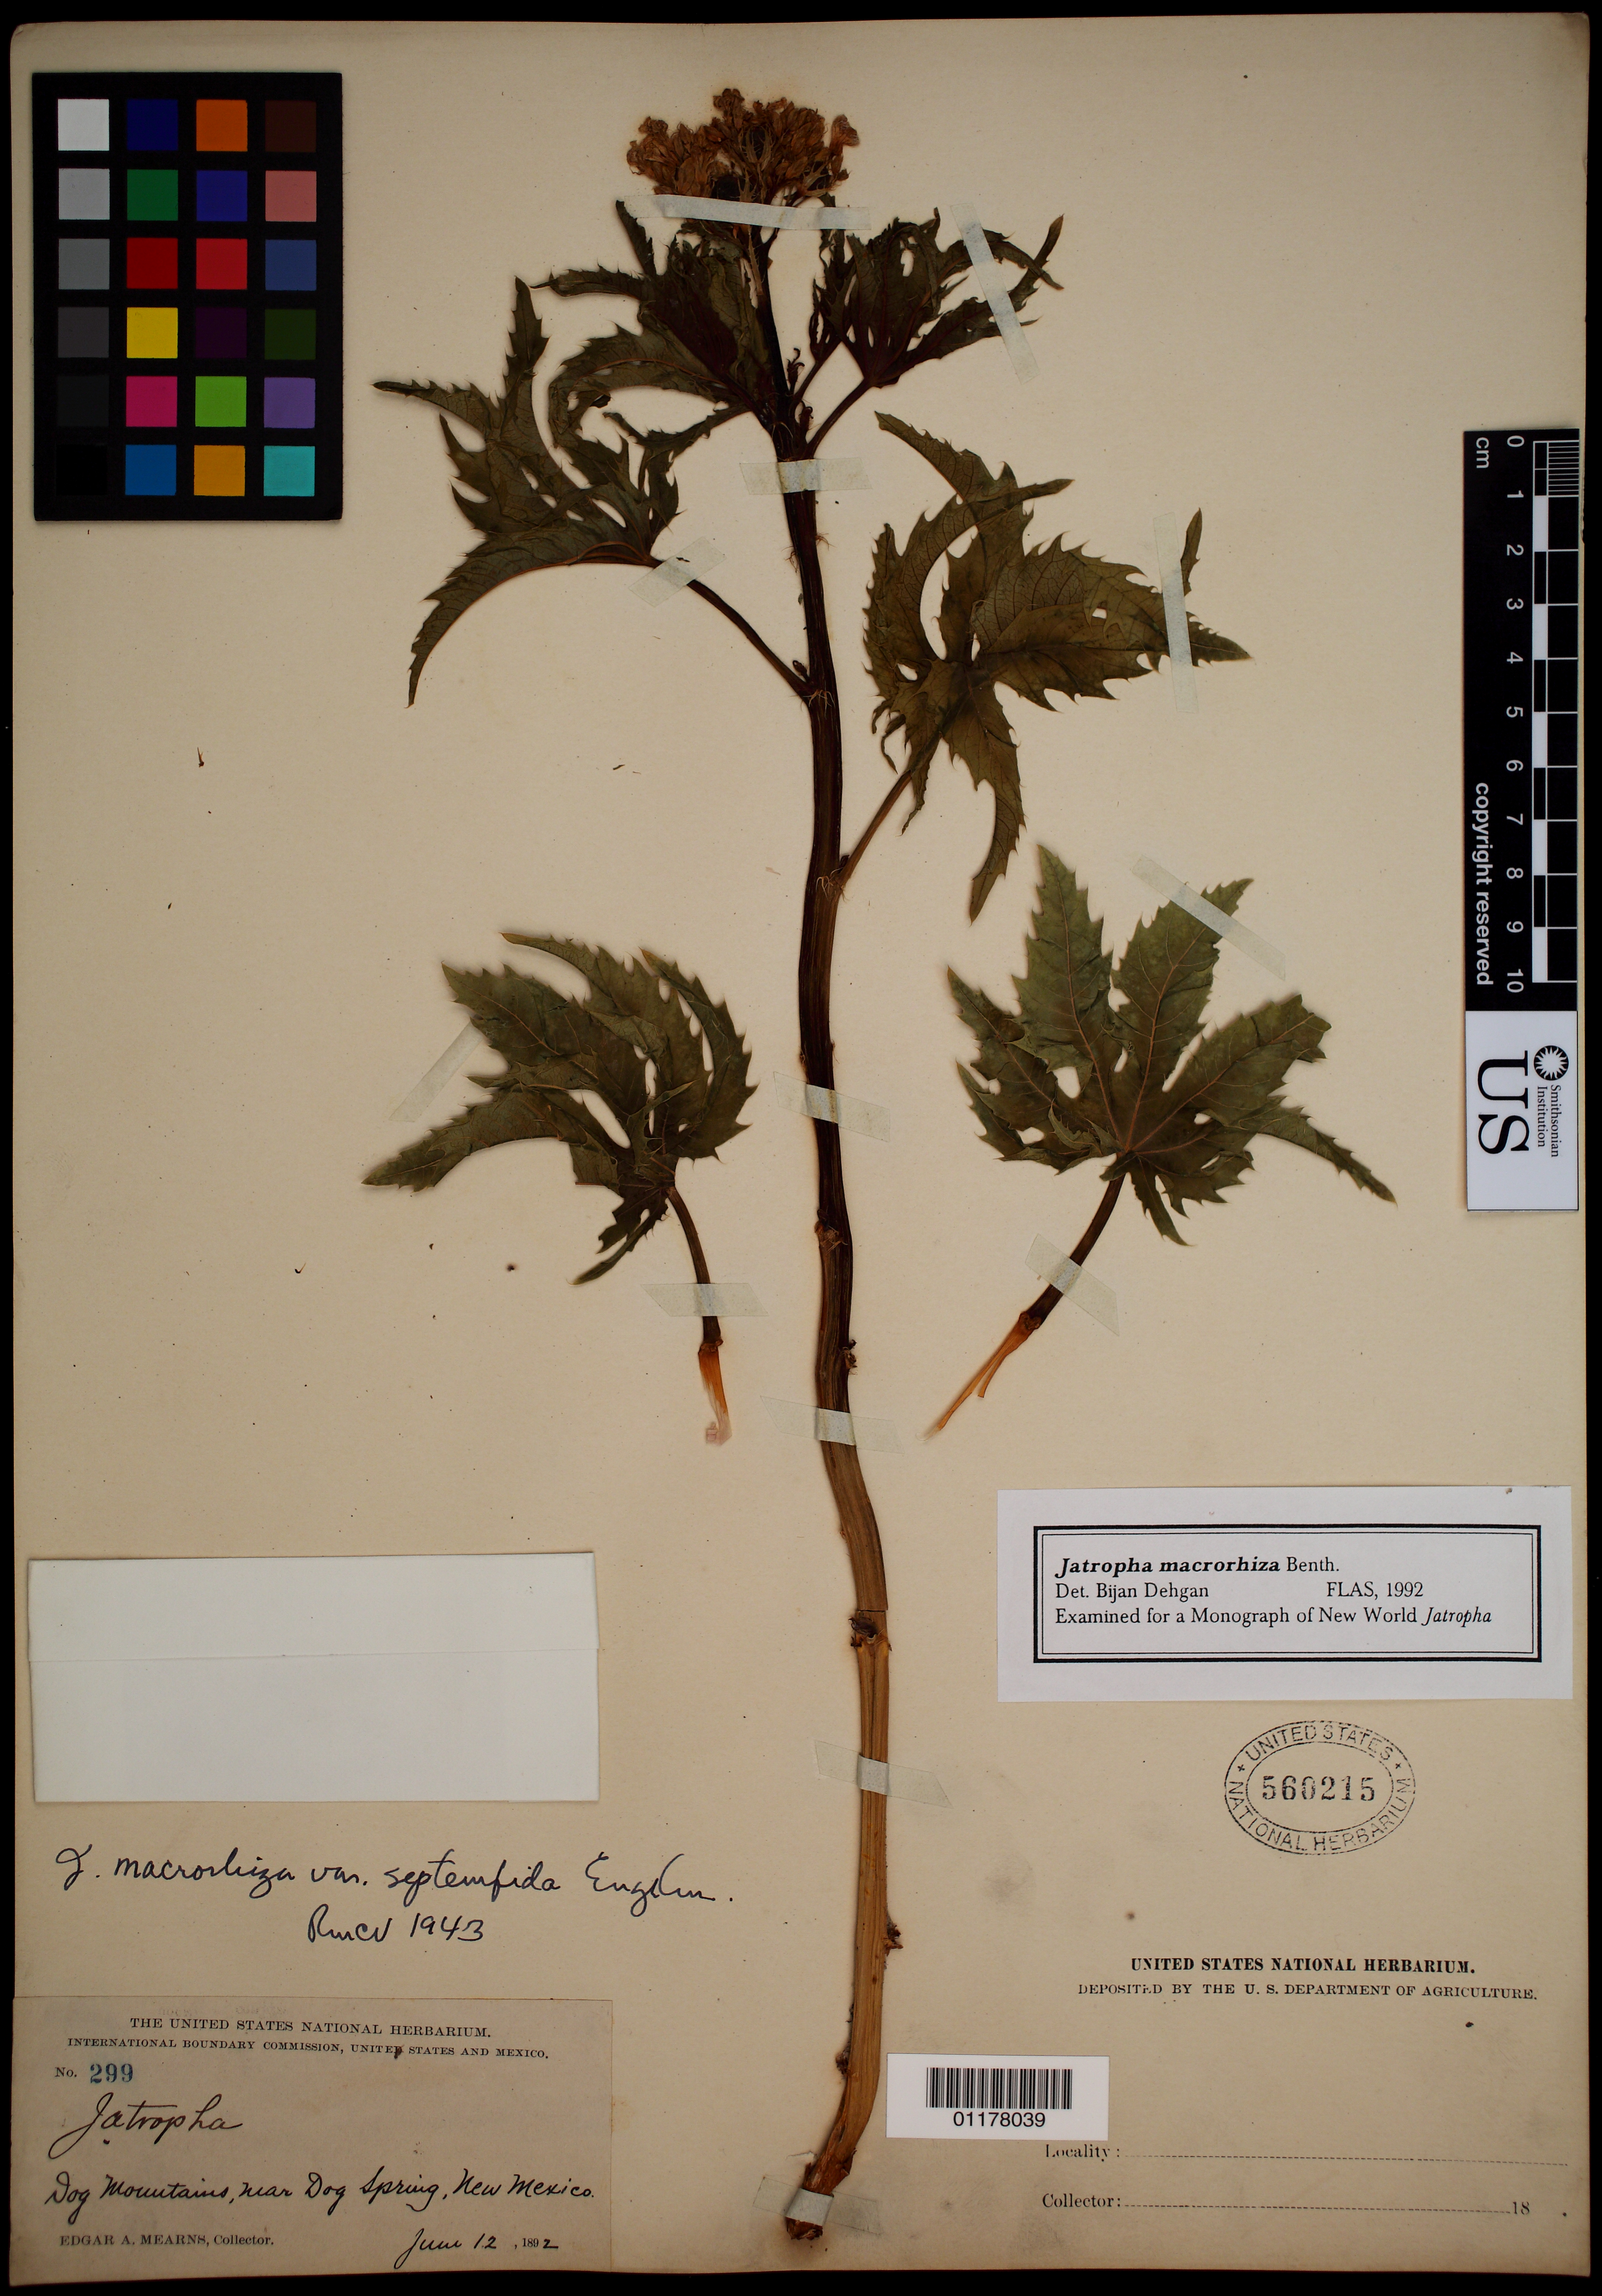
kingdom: Plantae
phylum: Tracheophyta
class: Magnoliopsida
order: Malpighiales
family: Euphorbiaceae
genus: Jatropha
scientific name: Jatropha macrorhiza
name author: Benth.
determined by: Dehgan, B.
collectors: E. A. Mearns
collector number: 299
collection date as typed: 12 Jun 1892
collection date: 1892-06-12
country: United States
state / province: New Mexico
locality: Dog Mountains, near Dog Spring.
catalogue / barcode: US 560215